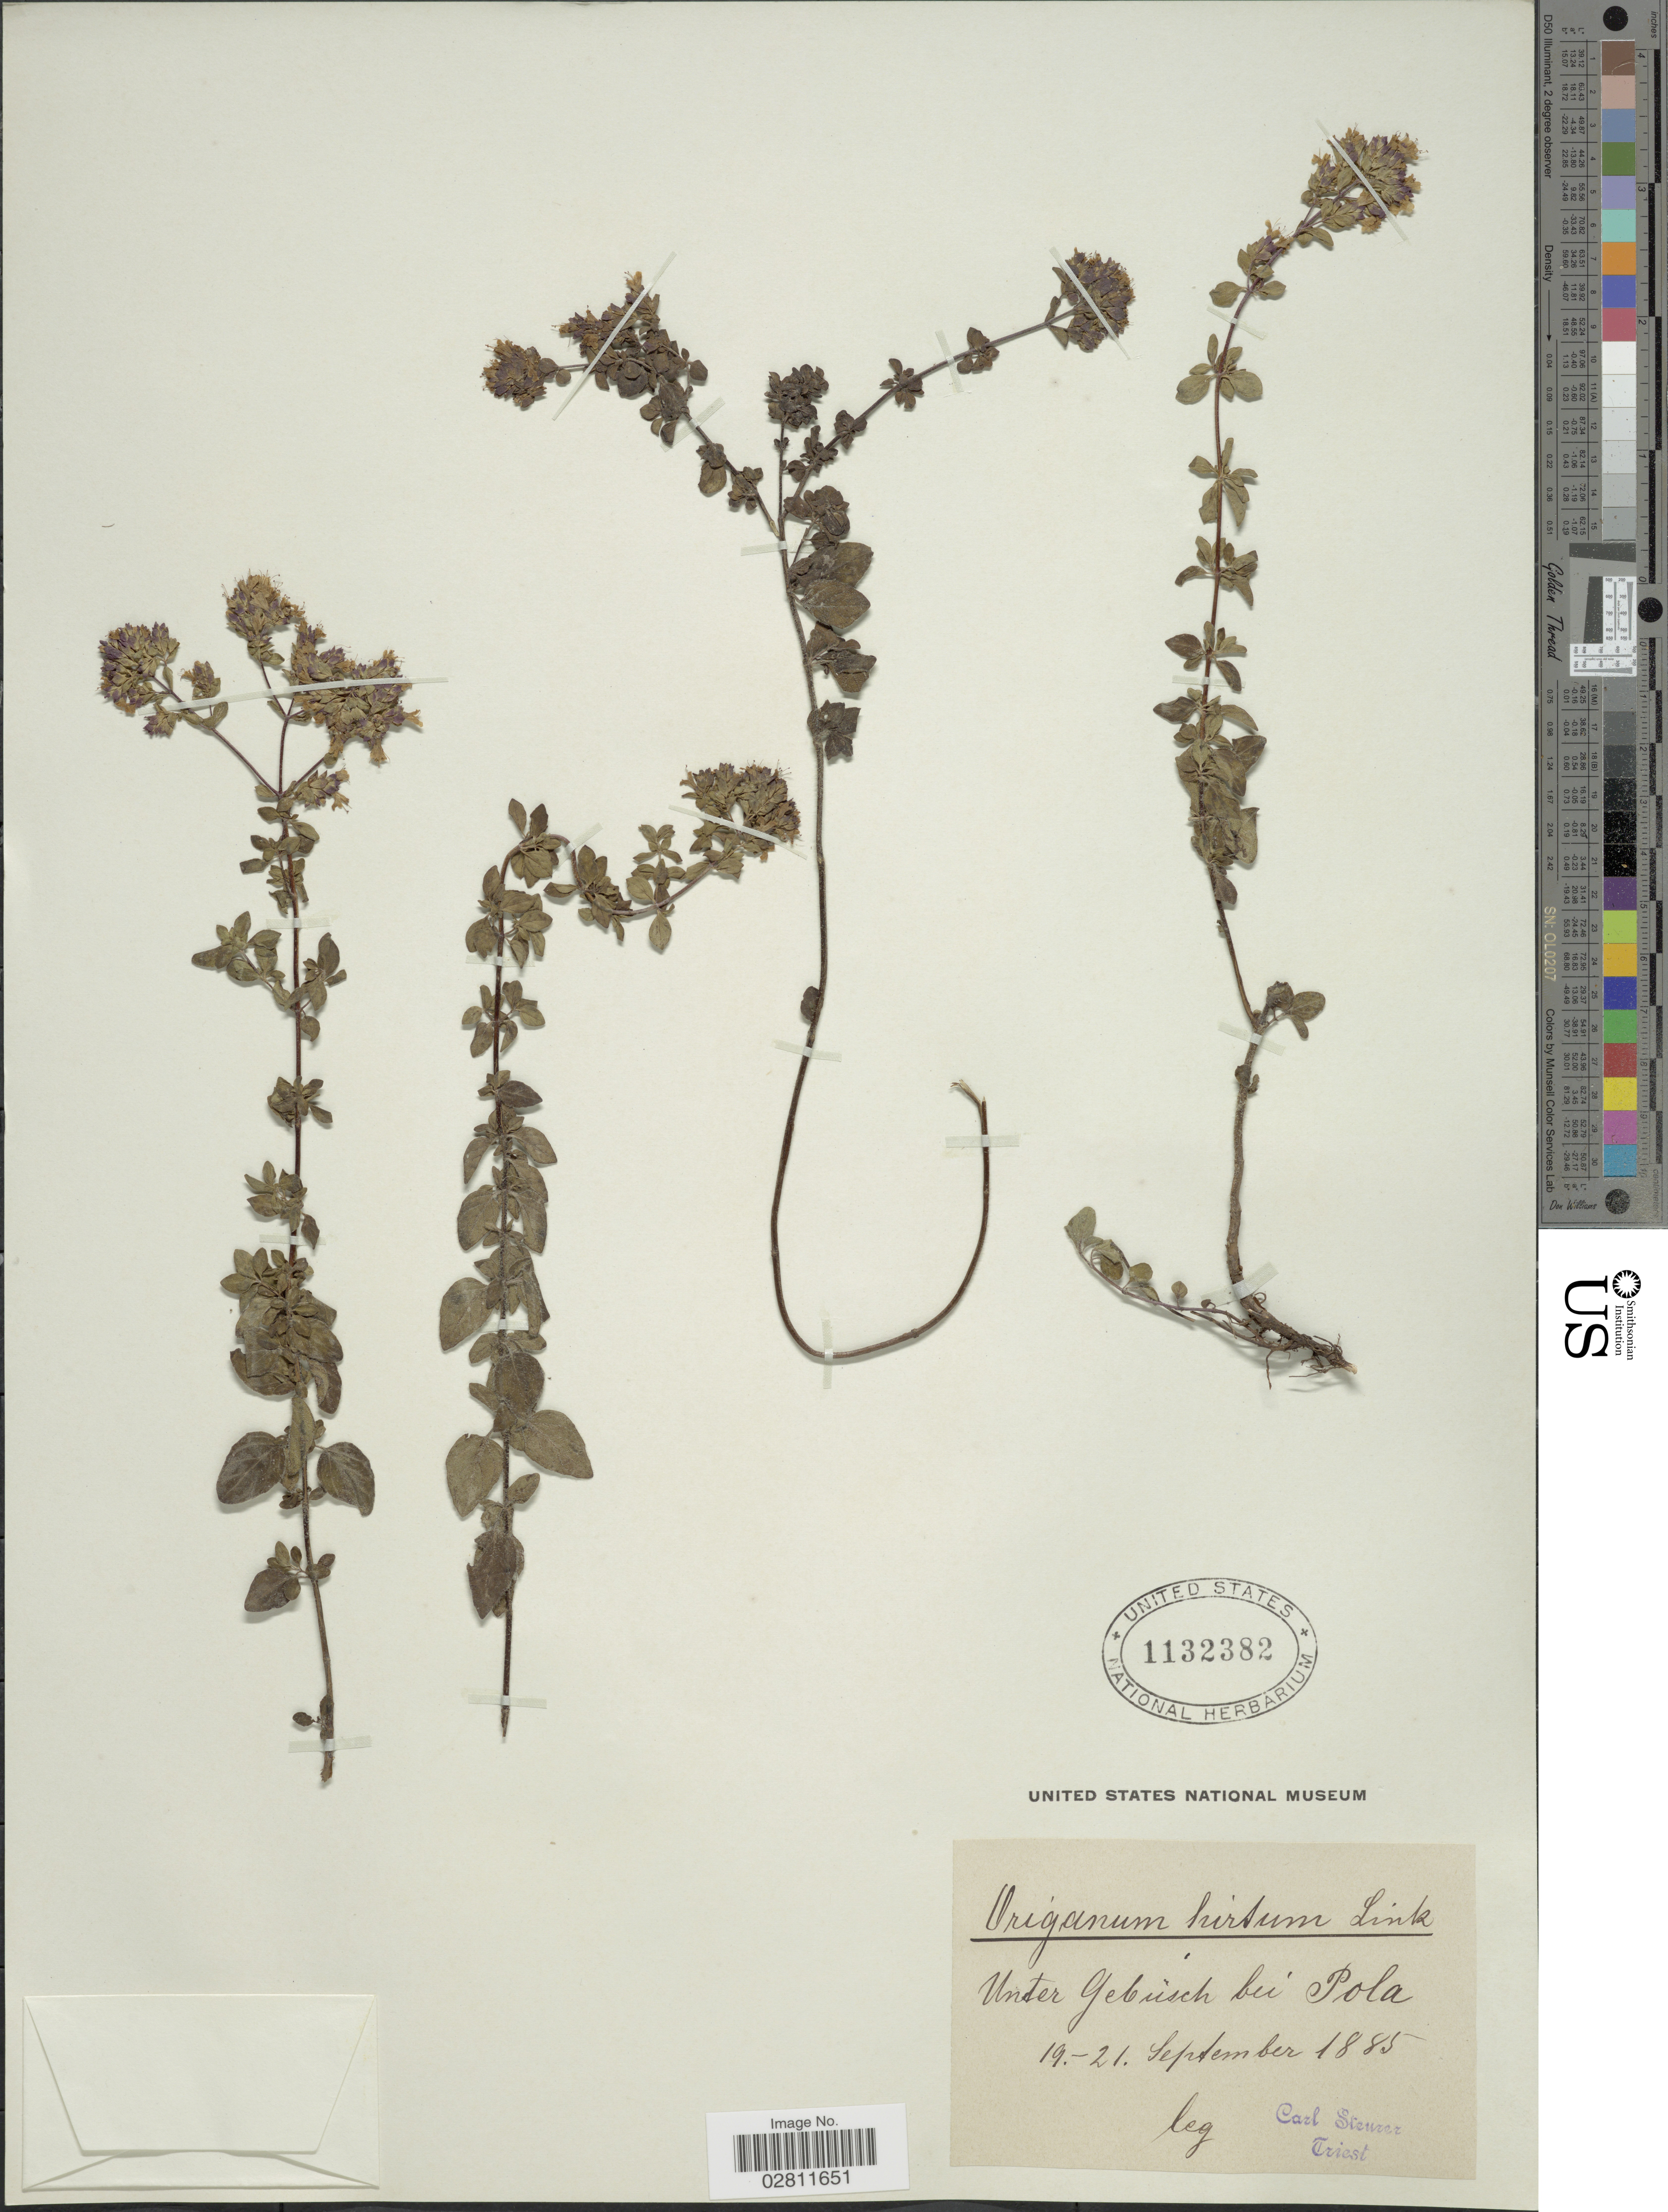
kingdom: Plantae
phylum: Tracheophyta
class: Magnoliopsida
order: Lamiales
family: Lamiaceae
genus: Origanum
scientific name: Origanum vulgare subsp. hirtum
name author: (Link) Ietsw.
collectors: C. Steurer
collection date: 1885-09-19/1885-09-21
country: Croatia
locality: Unter Gebusch bei Pola [Pula]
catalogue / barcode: US 1132382